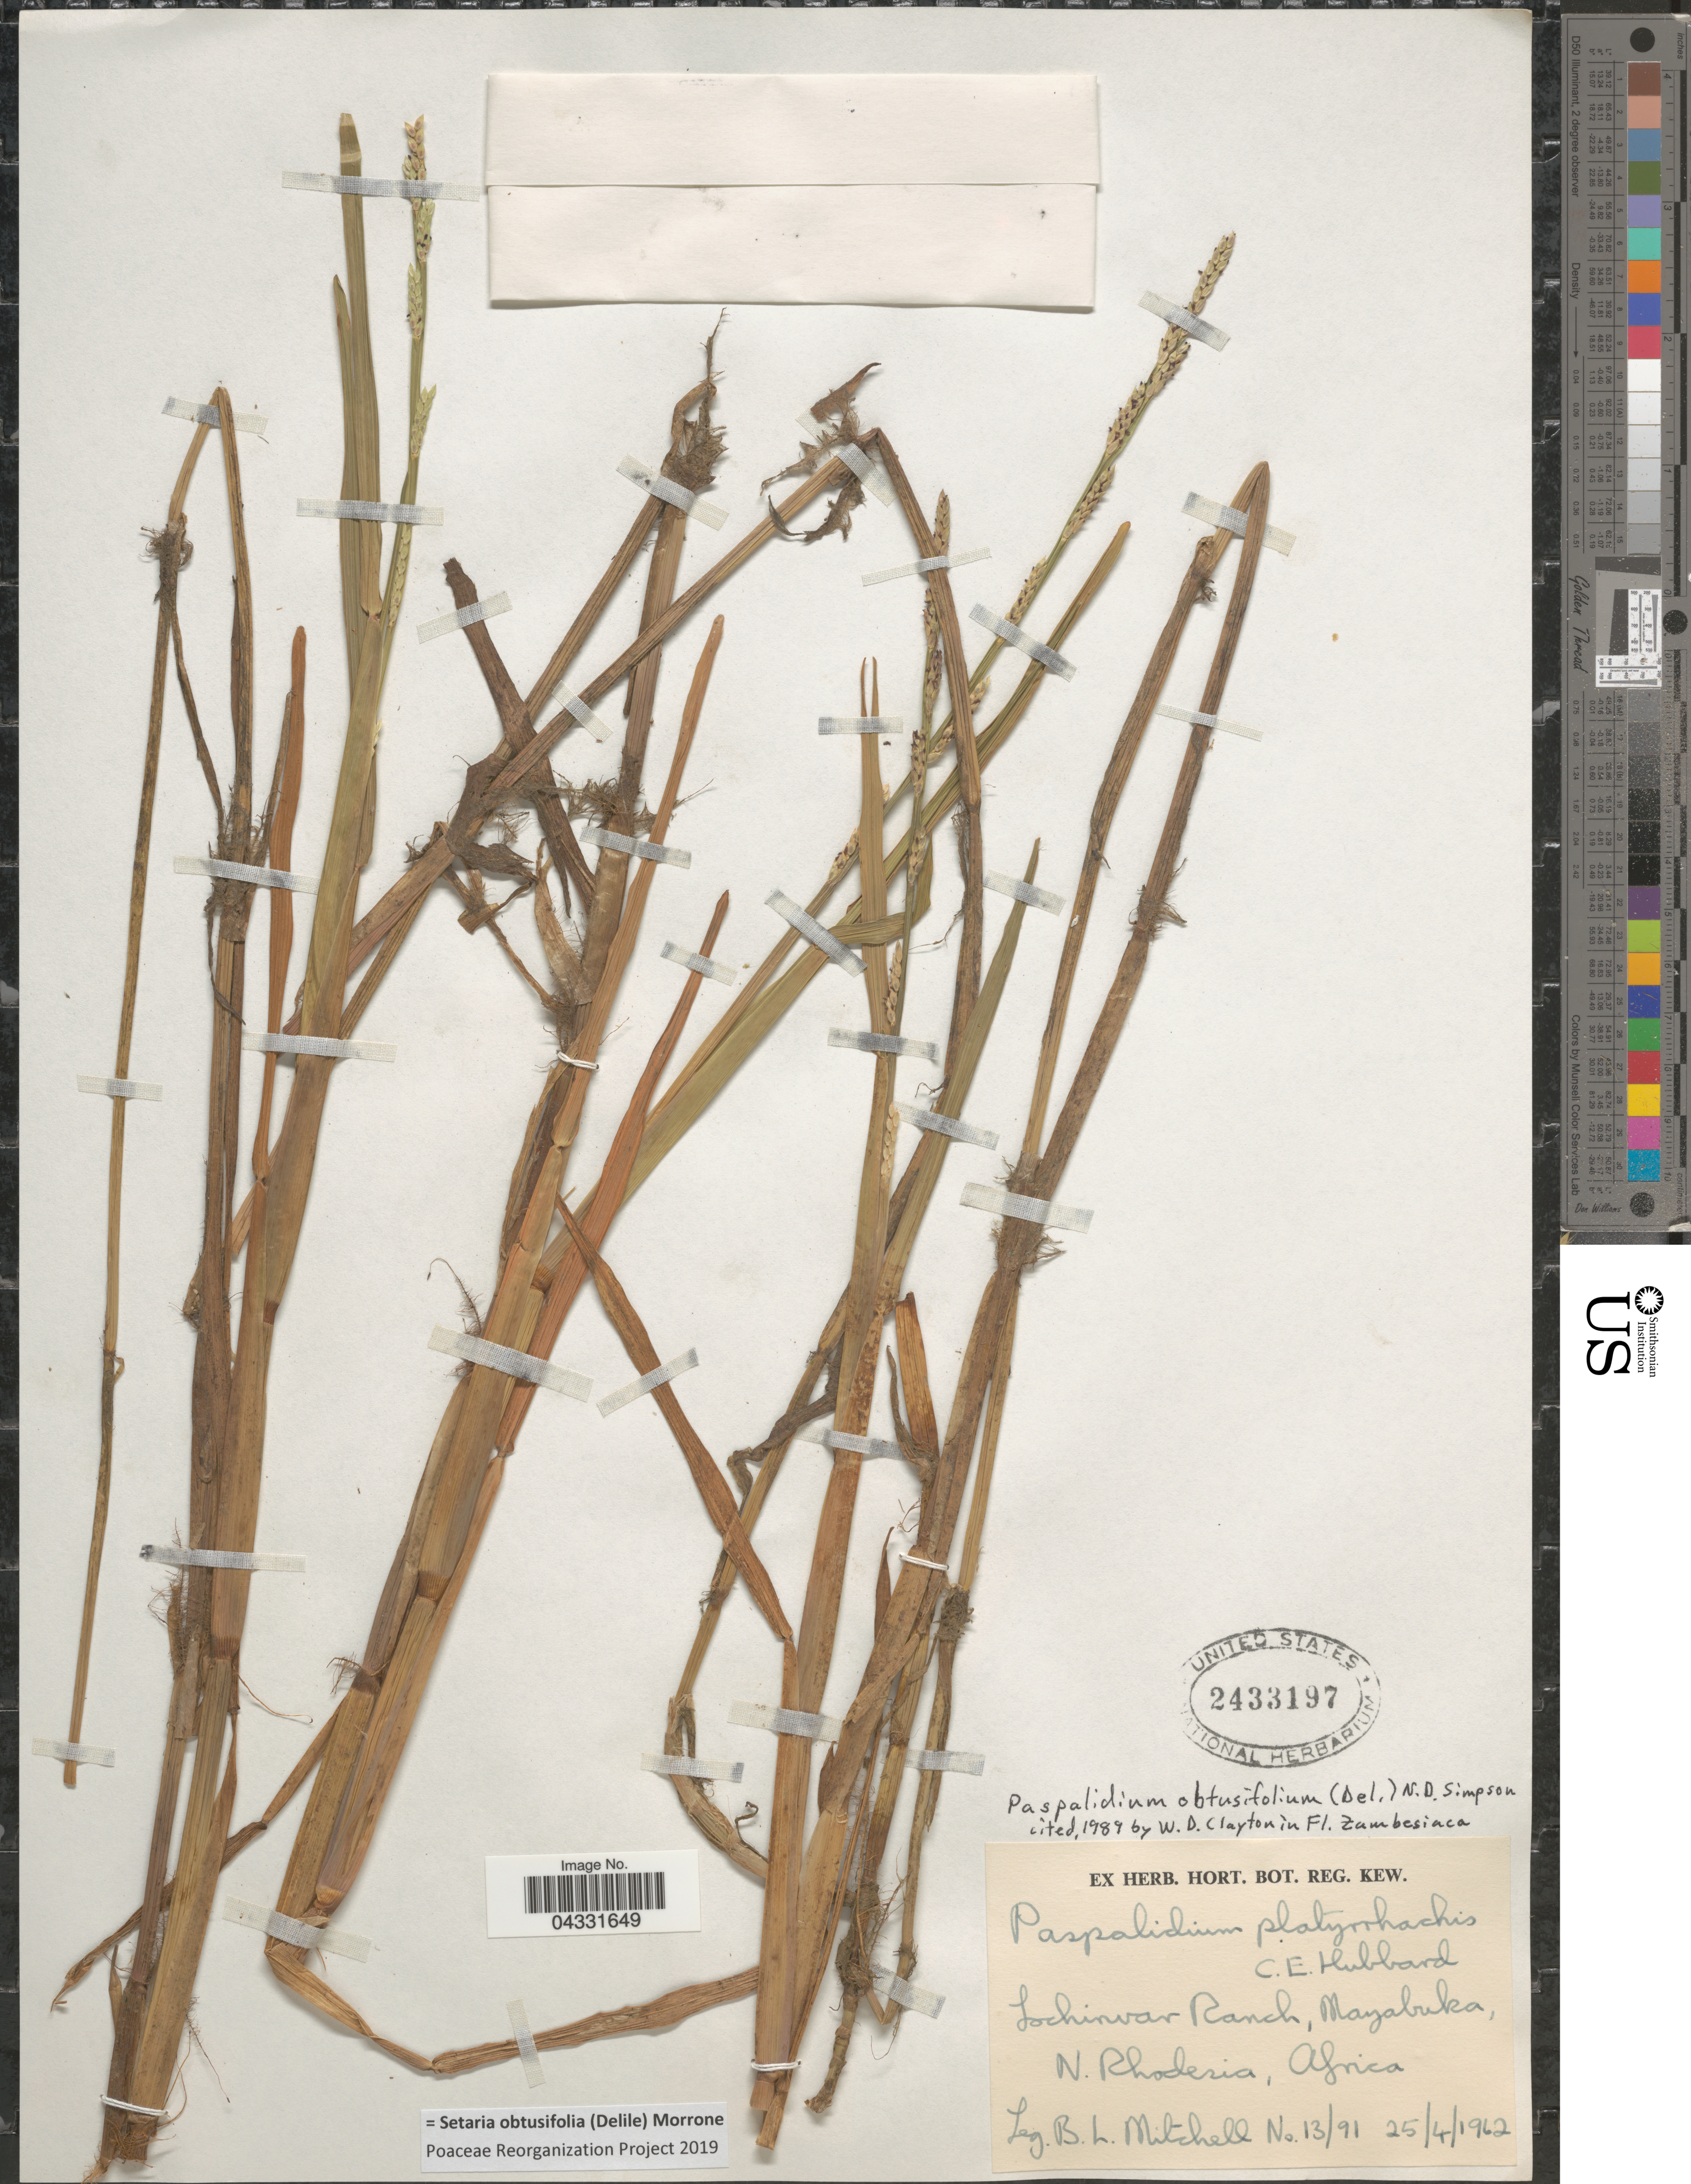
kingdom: Plantae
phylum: Tracheophyta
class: Liliopsida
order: Poales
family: Poaceae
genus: Setaria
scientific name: Setaria obtusifolia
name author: (Delile) Morrone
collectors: B. Mitchell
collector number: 13/91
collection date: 1962-04-25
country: Zambia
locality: Lochinvar Ranch, Mayabuka, N. Rhodesia.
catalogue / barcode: US 2433197